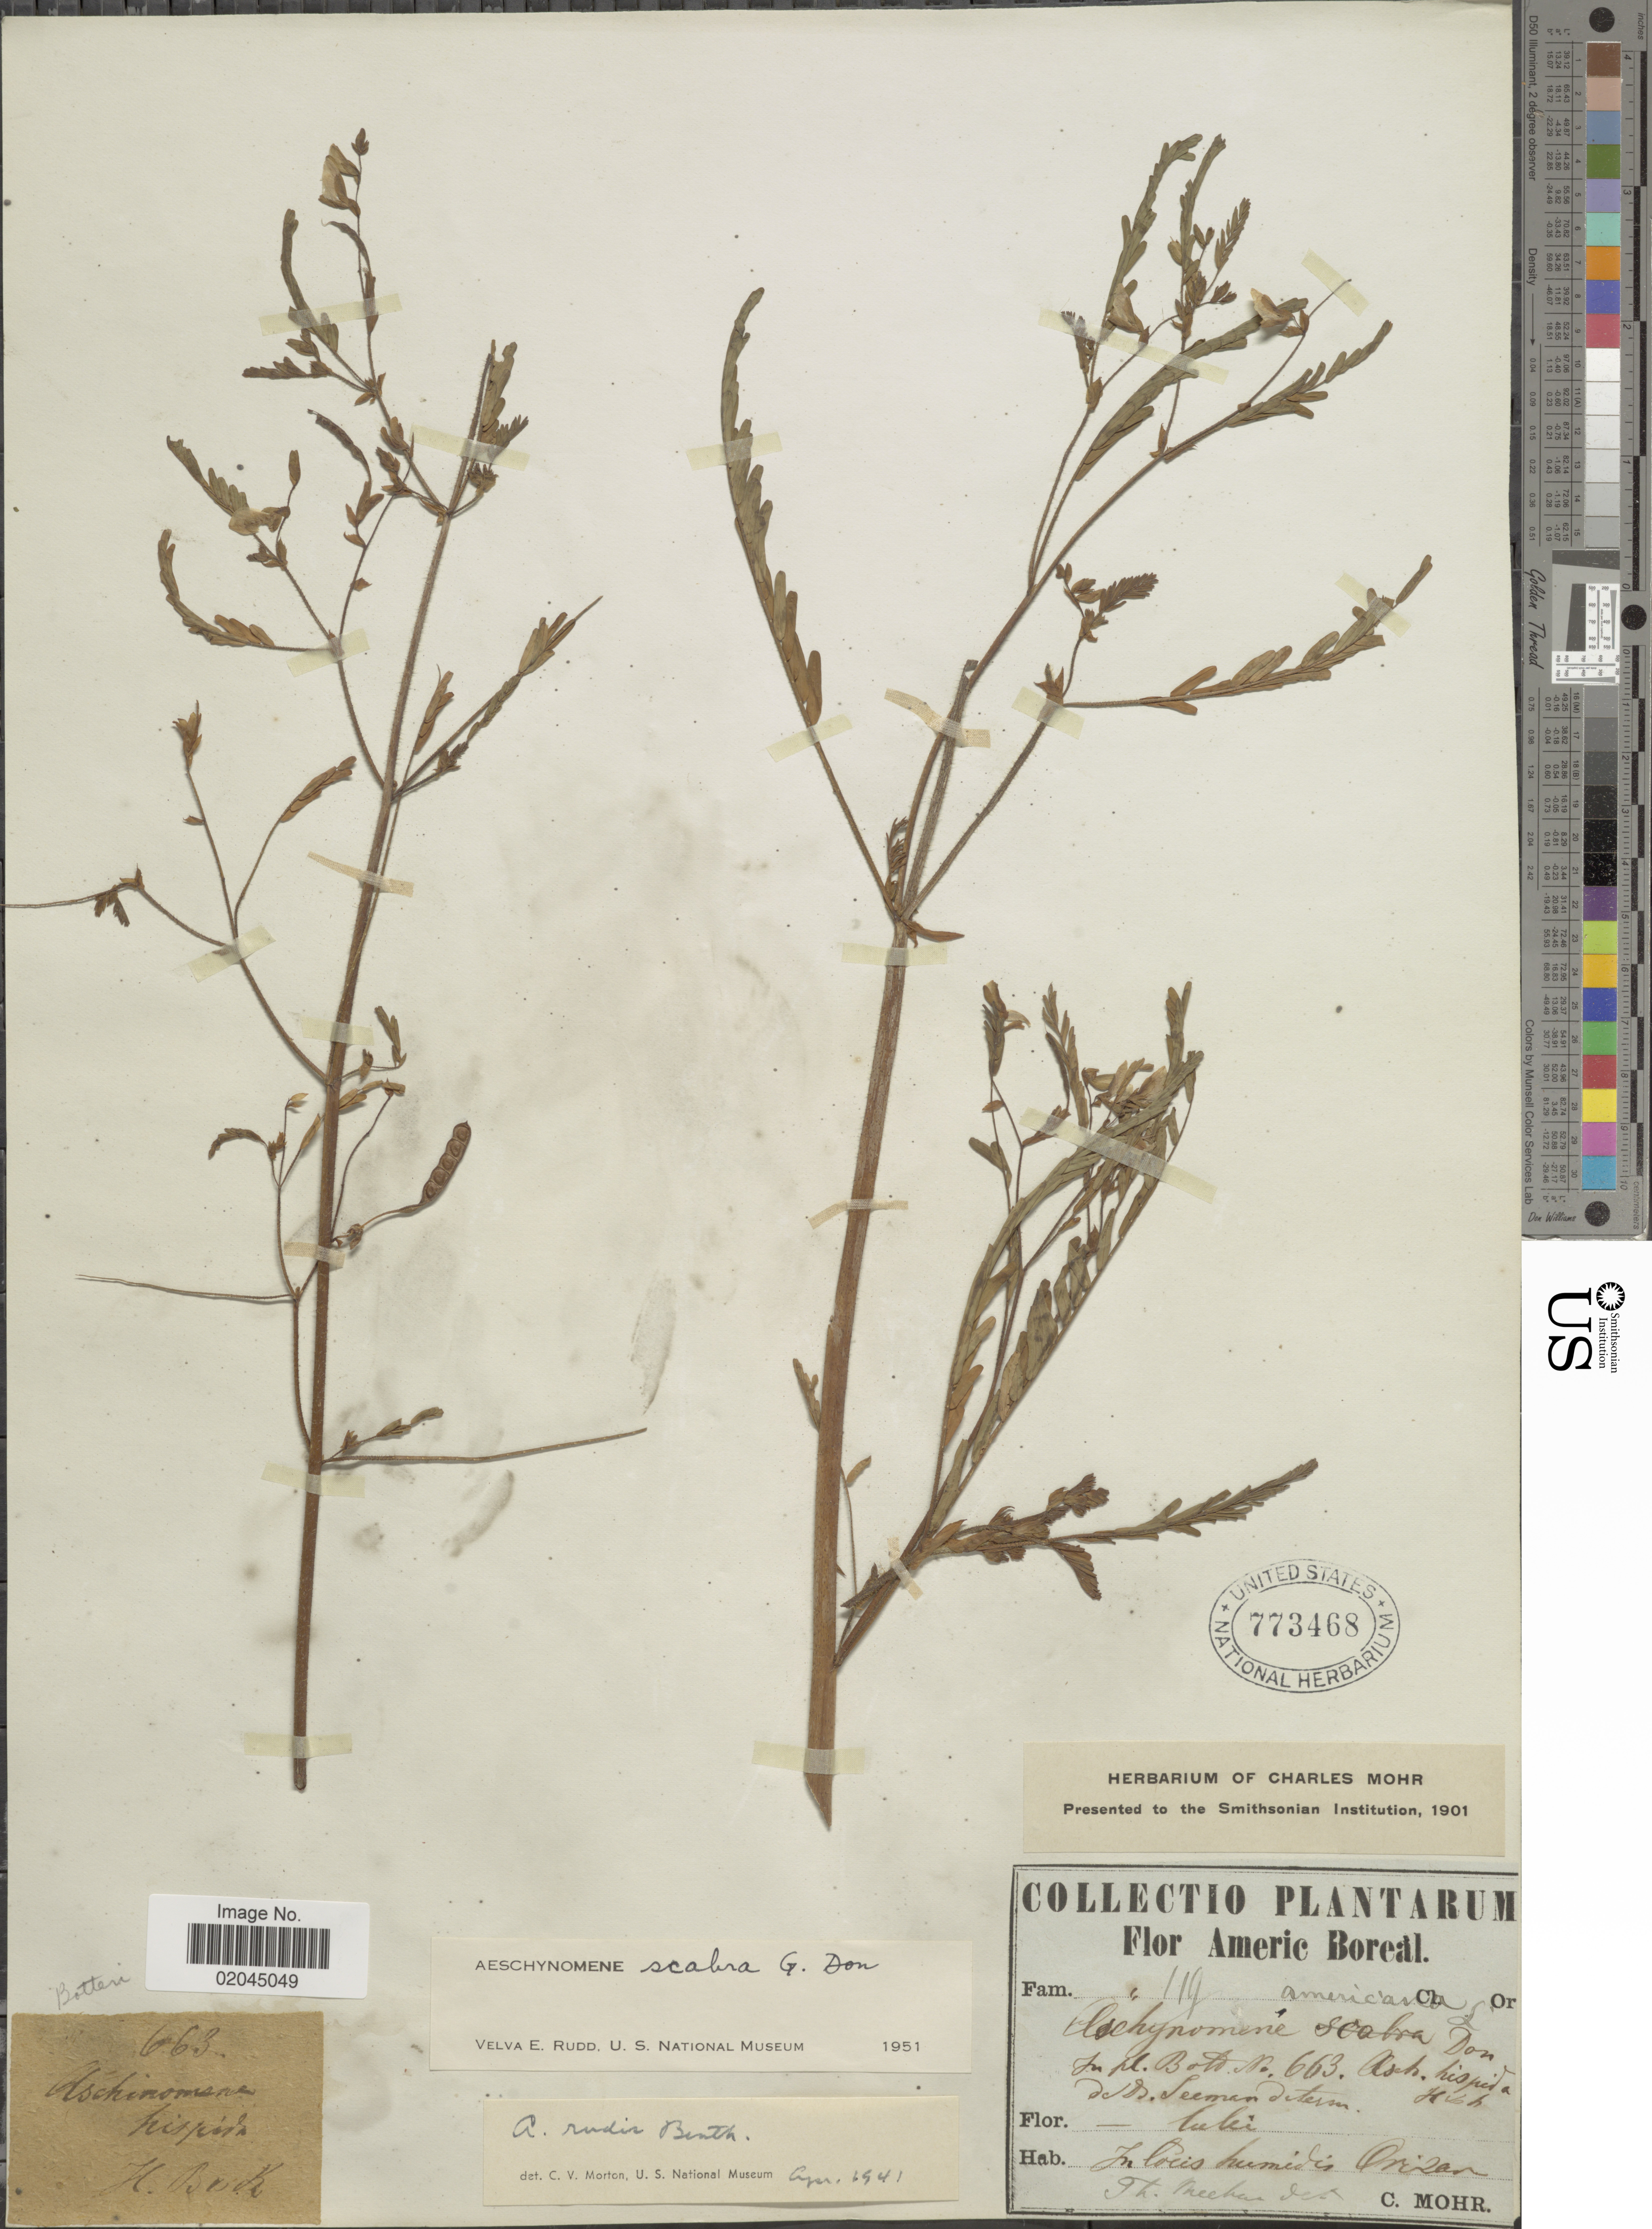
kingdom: Plantae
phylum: Tracheophyta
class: Magnoliopsida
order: Fabales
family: Fabaceae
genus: Aeschynomene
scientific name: Aeschynomene scabra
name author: G. Don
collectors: C. T. Mohr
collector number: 119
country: United States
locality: On locis humidis Orizan.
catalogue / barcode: US 773468